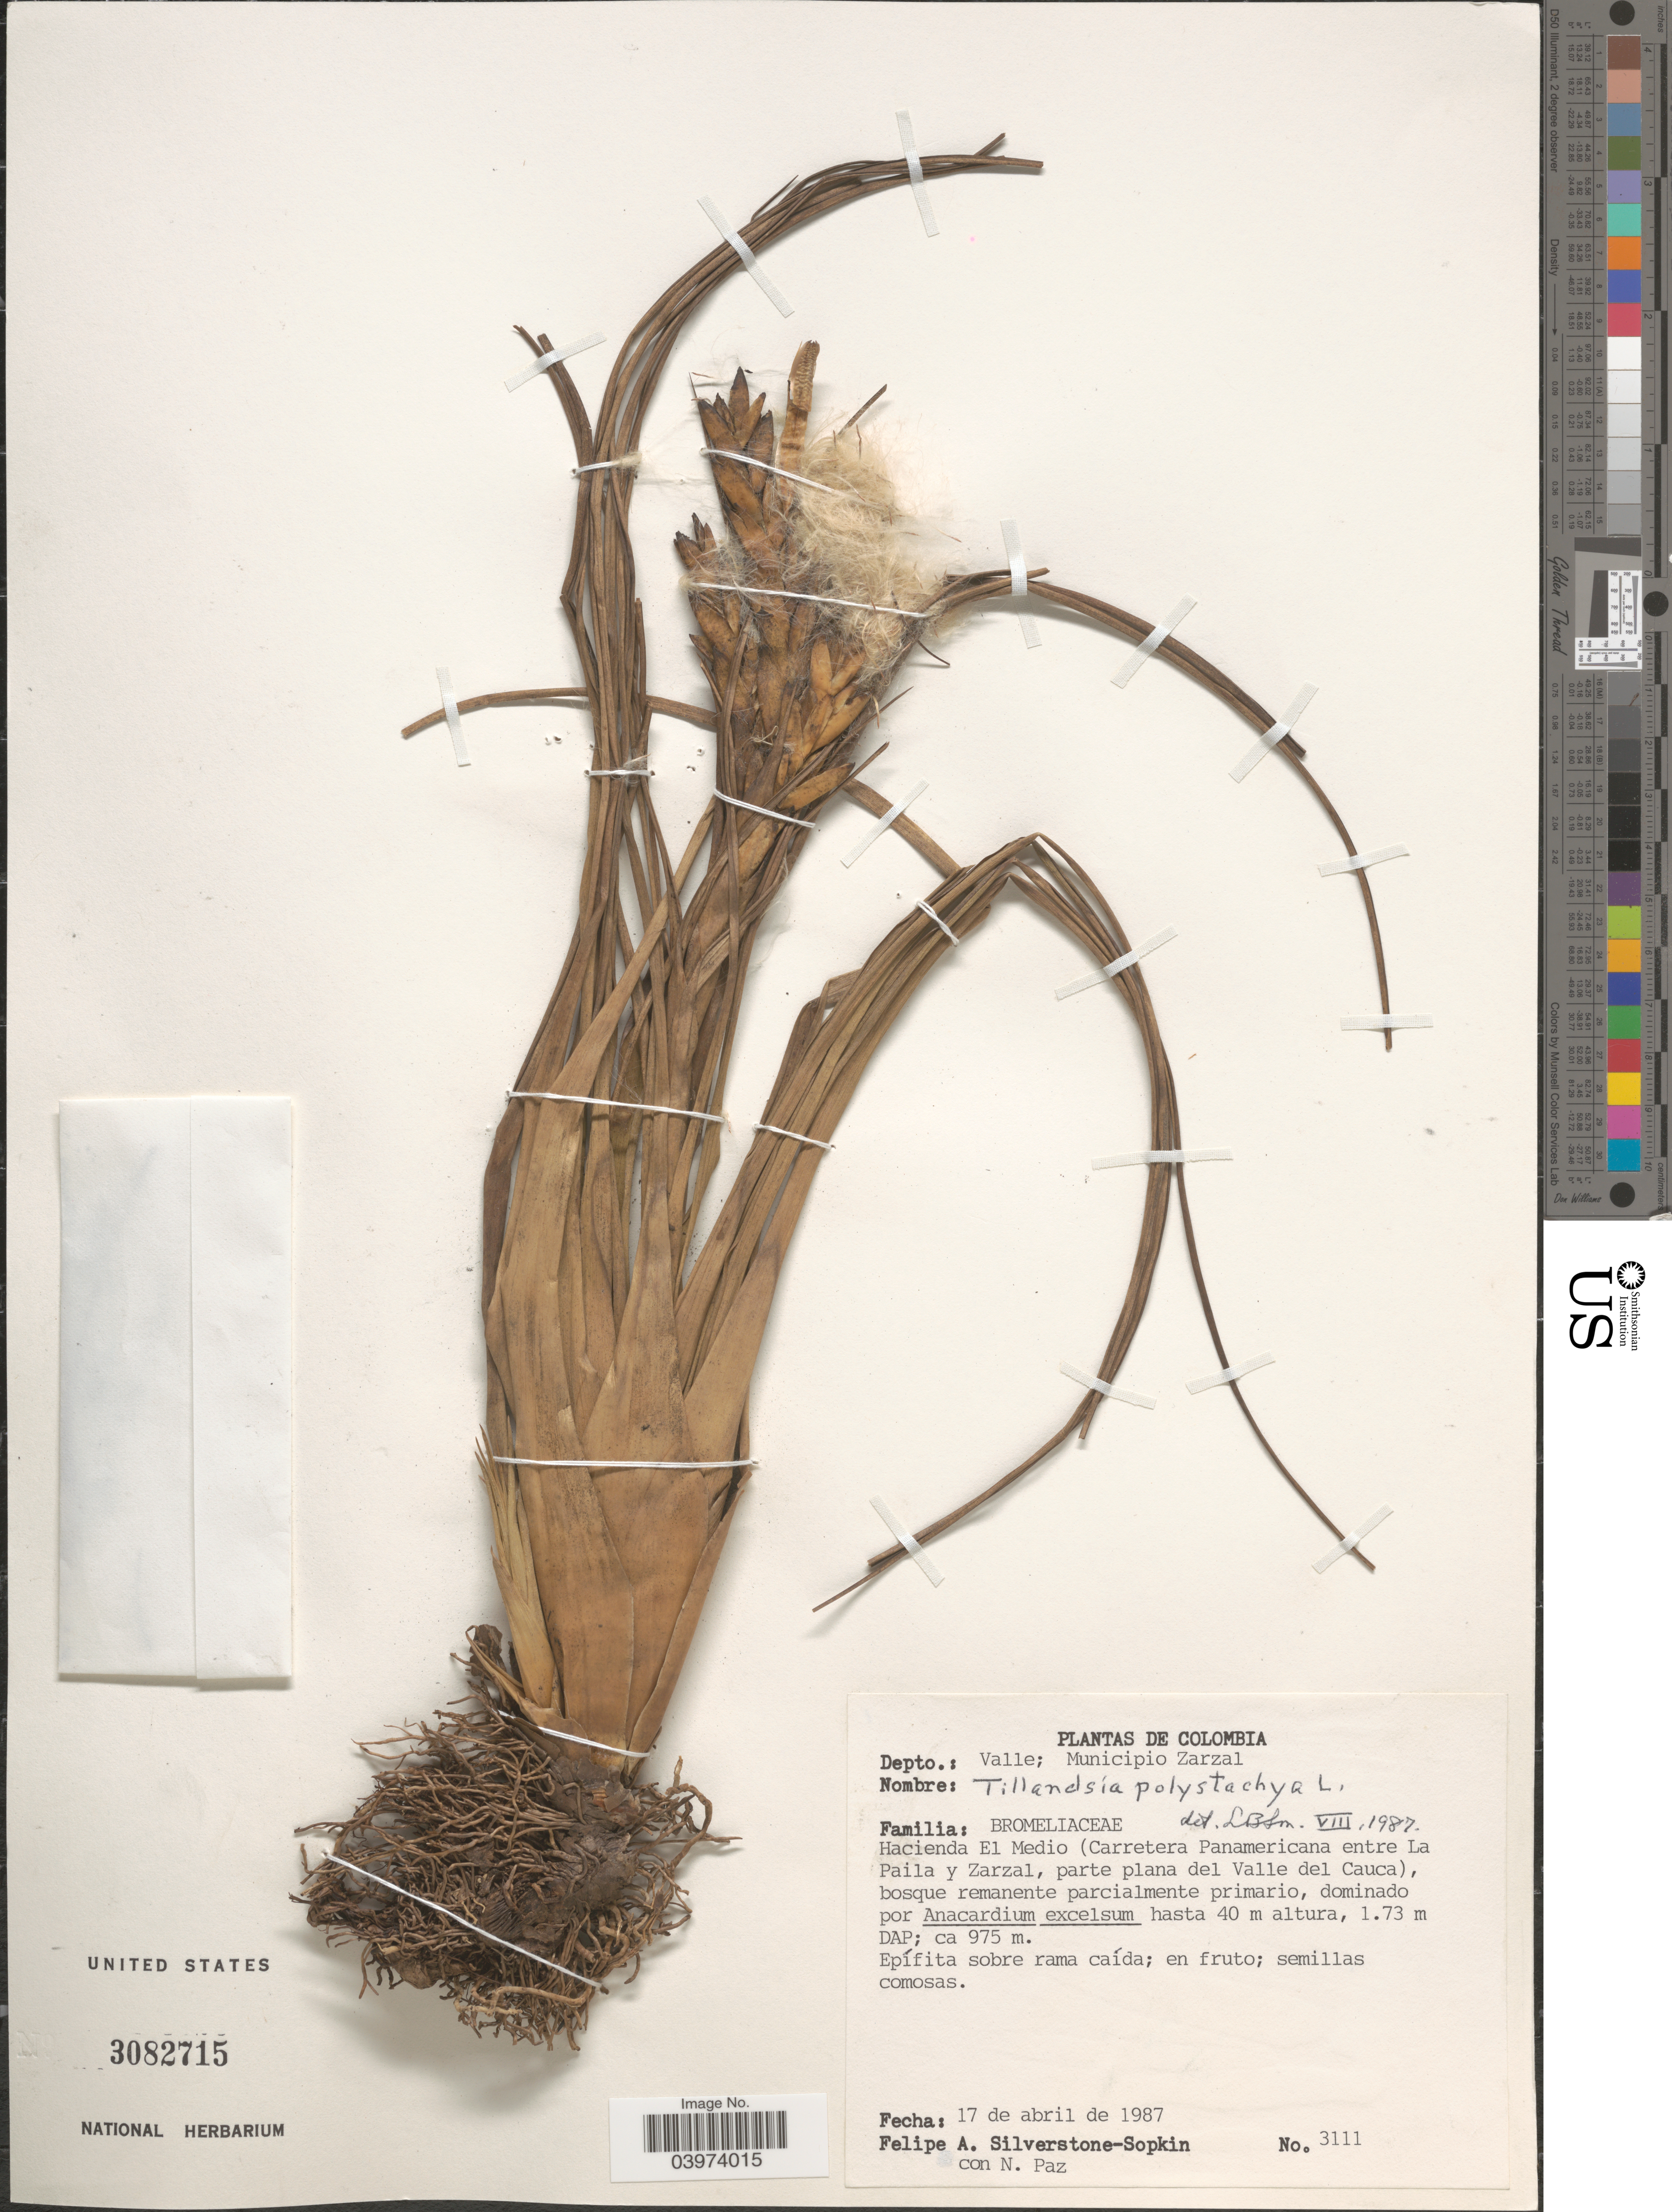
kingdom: Plantae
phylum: Tracheophyta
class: Liliopsida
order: Poales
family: Bromeliaceae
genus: Tillandsia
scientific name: Tillandsia polystachia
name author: (L.) L.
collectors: P. A. Silverstone-Sopkin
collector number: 3111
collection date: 1987-04-17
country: Colombia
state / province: Valle del Cauca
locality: Depto.: Valle; Municipio Zarzal. Hacienda El Medio (Carretera Panamericana entre La Paila y Zarzal, parte plana del Valle del Cauca).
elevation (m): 975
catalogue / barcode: US 3082715